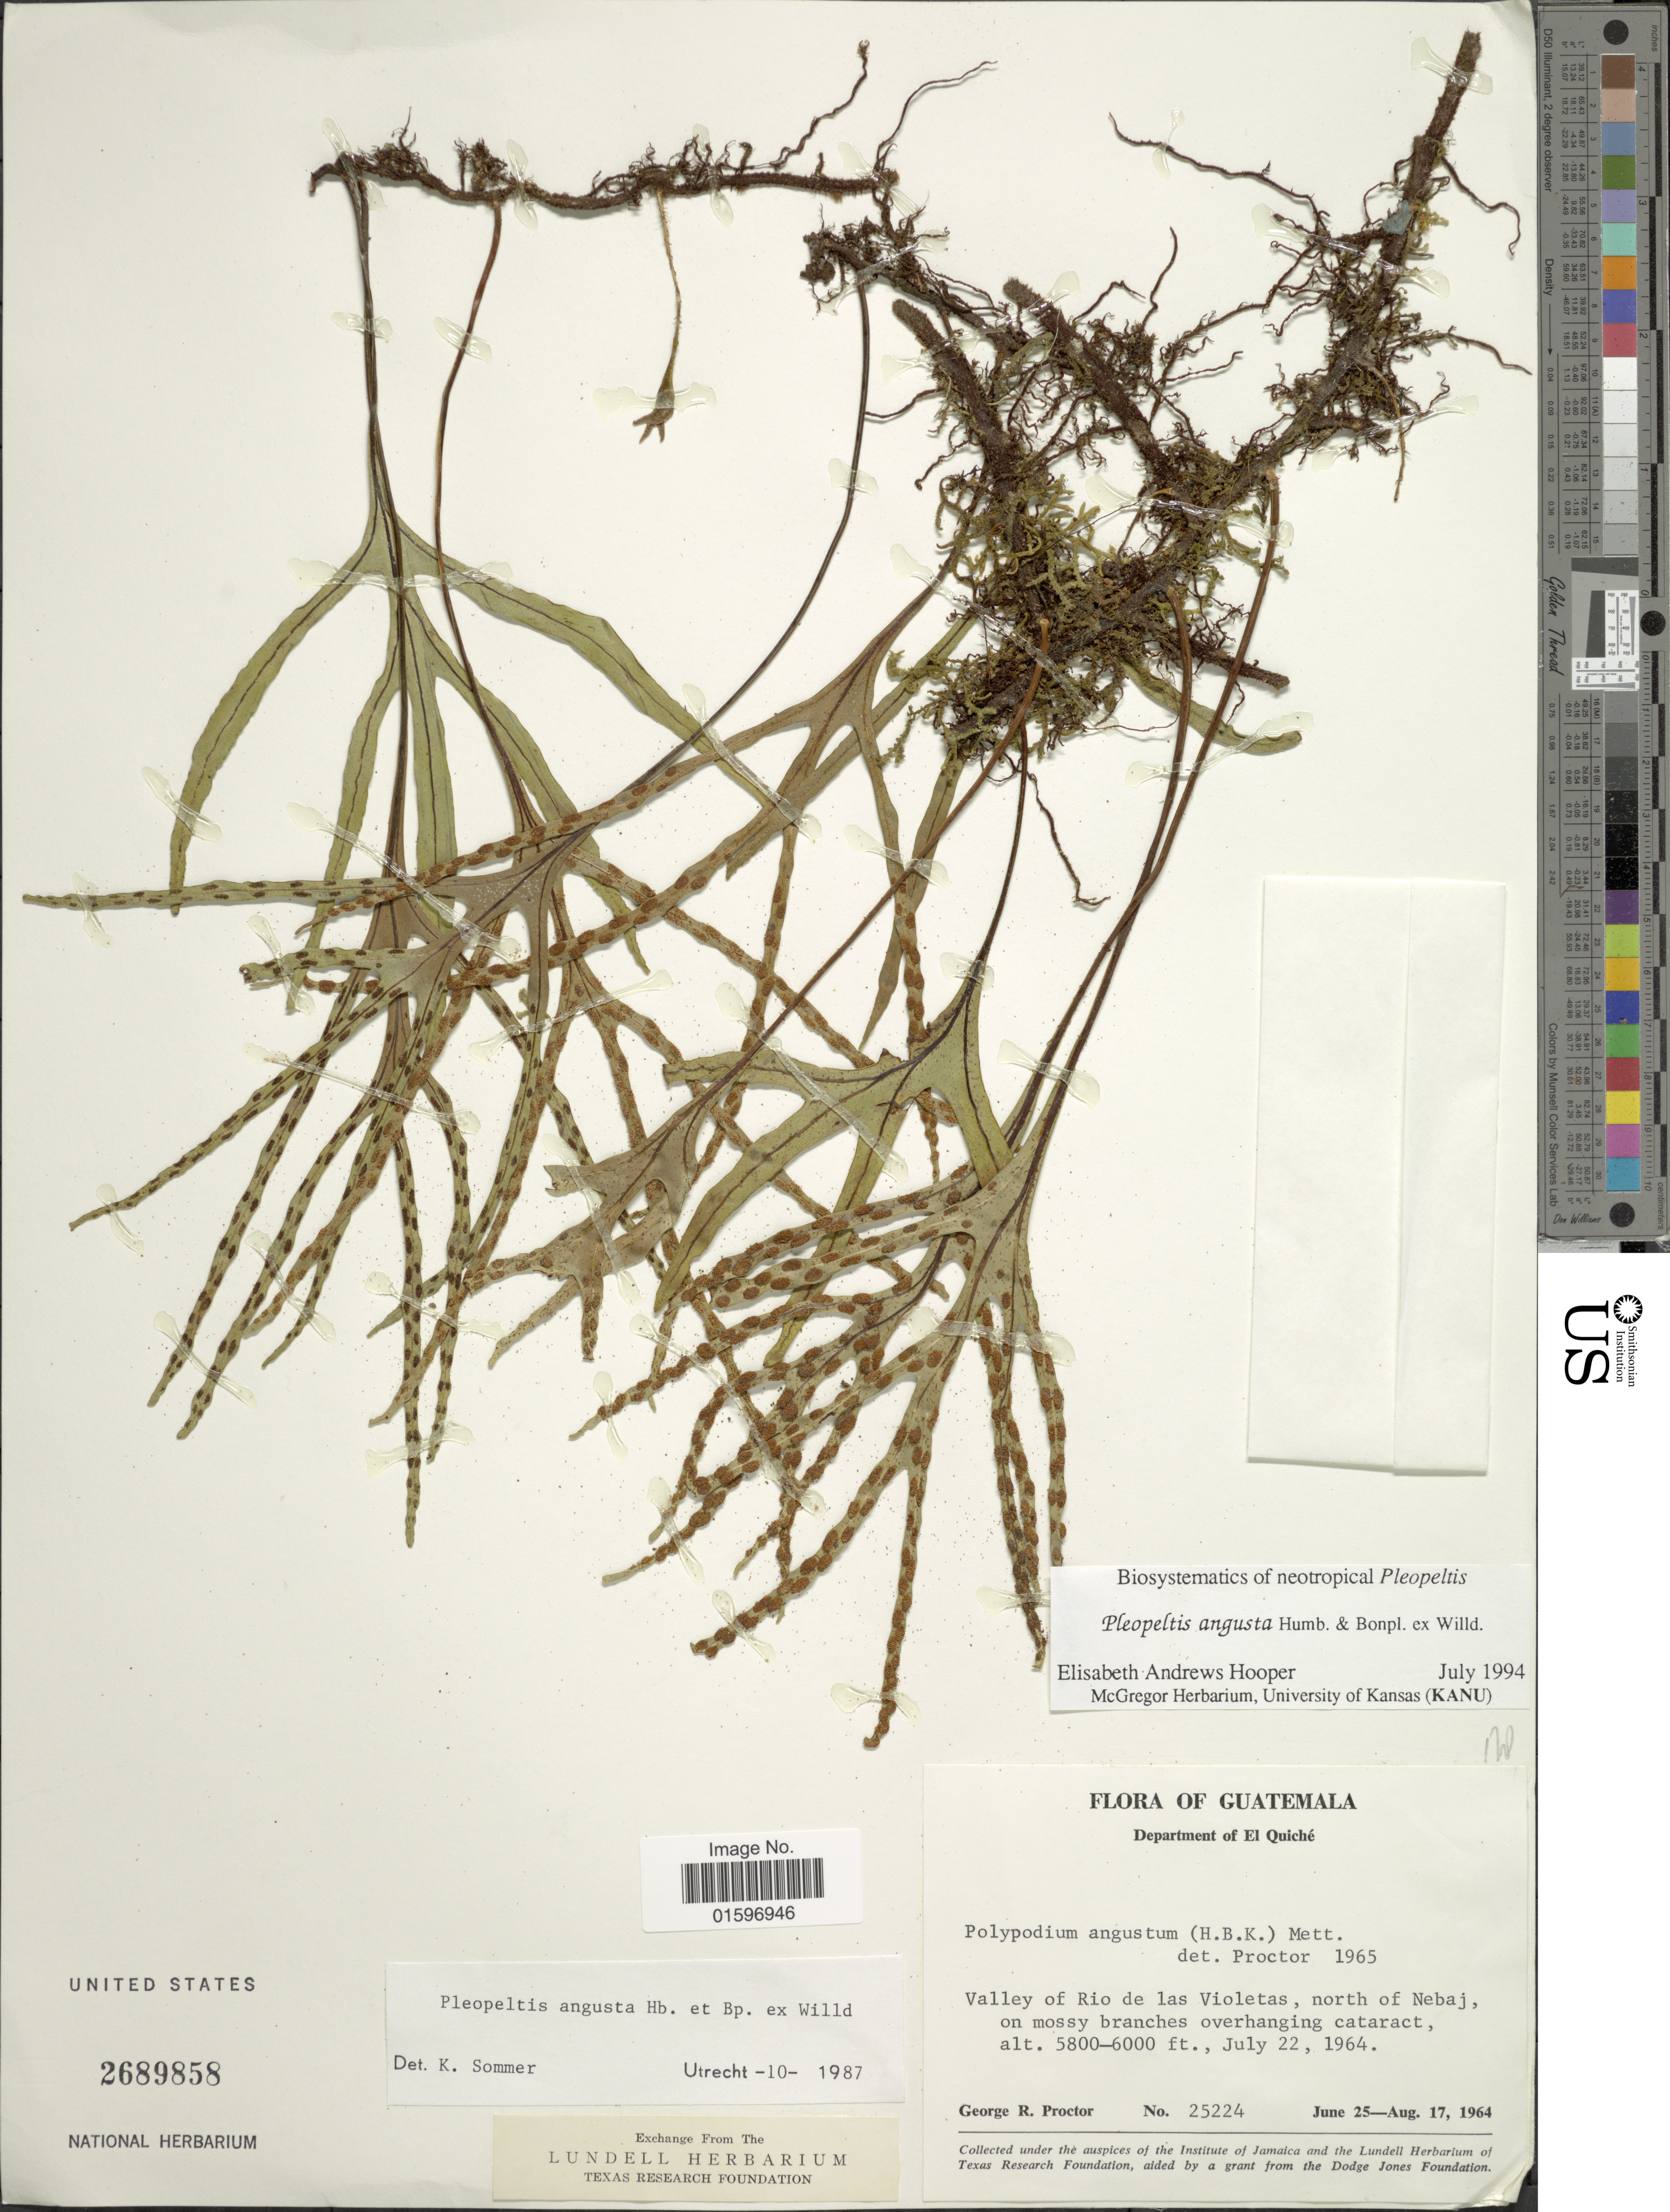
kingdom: Plantae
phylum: Tracheophyta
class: Polypodiopsida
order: Polypodiales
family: Polypodiaceae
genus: Pleopeltis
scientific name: Pleopeltis angusta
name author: Humb. & Bonap. ex Willd.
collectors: G. R. Proctor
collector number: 25224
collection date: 1964-06-25/1964-08-17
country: Guatemala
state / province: El Quiché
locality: Department of El Quiché. Valley of Rio de las Violetas, north of Nebaj, on mossy branches overhanging cataract.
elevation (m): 1768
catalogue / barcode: US 2689858